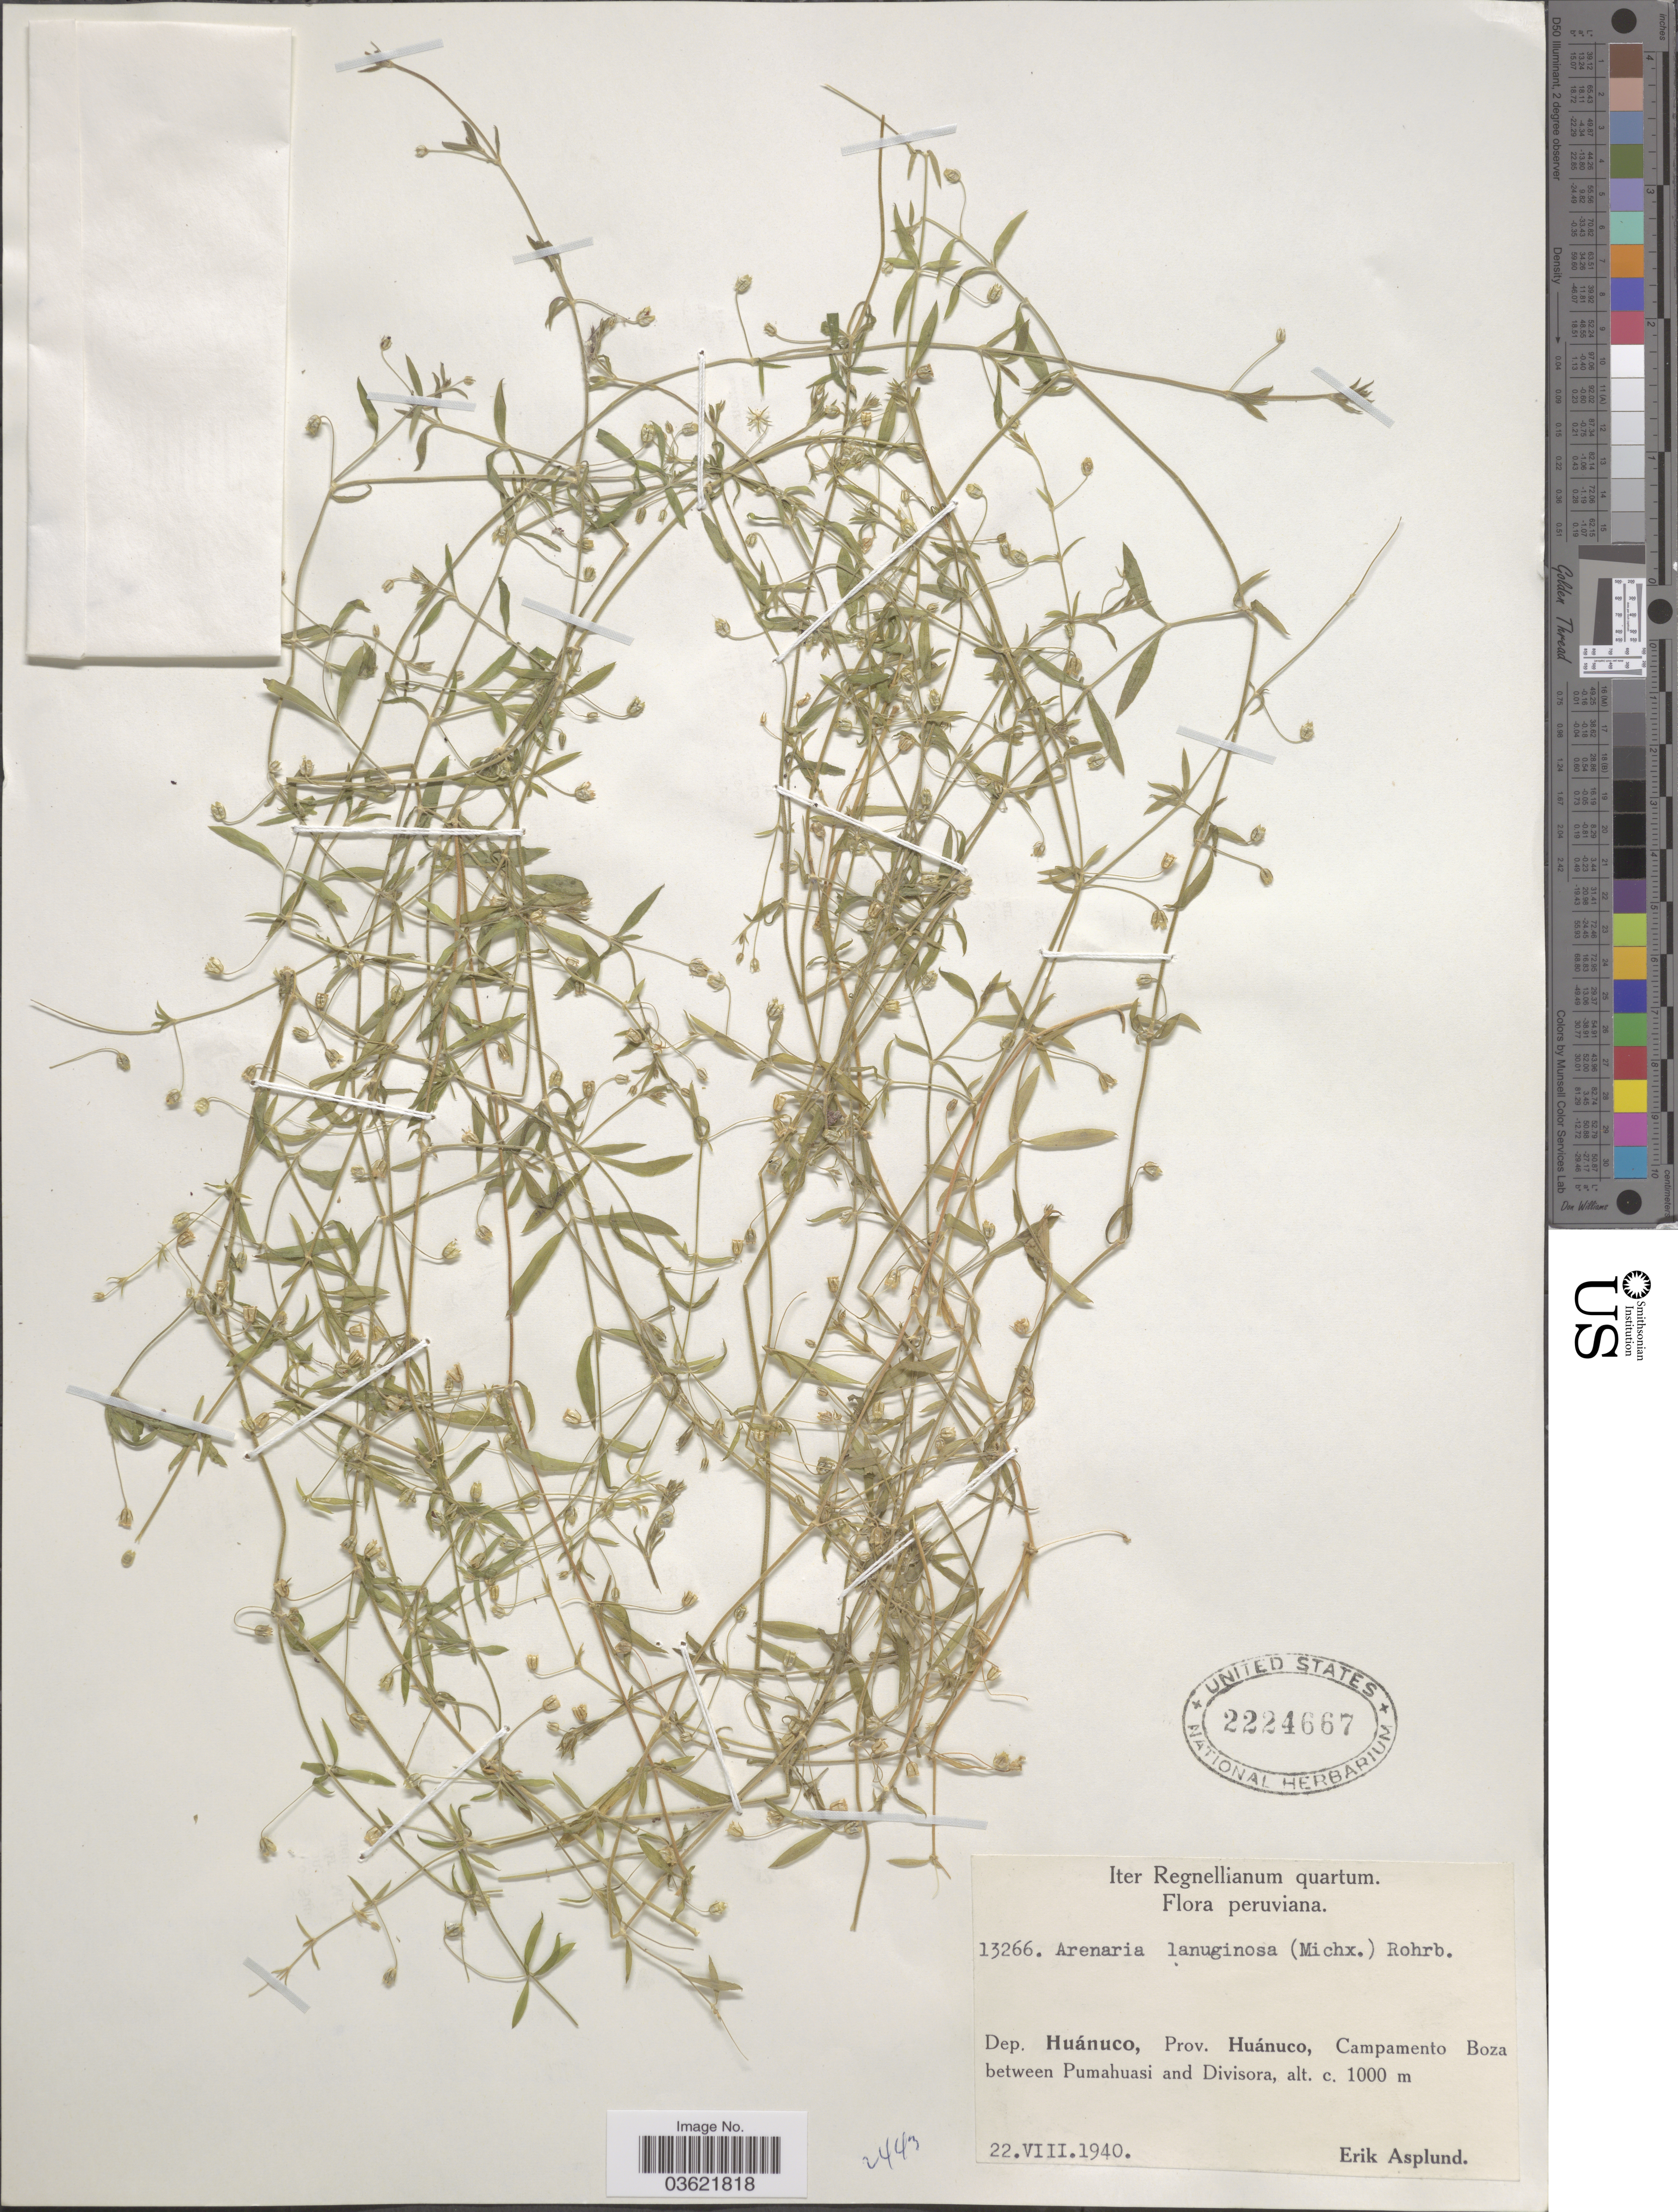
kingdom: Plantae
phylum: Tracheophyta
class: Magnoliopsida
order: Caryophyllales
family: Caryophyllaceae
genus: Arenaria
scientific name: Arenaria lanuginosa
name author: (Michx.) Rohrb.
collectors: E. Asplund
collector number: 13266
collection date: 1940-08-22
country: Peru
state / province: Huánuco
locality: Dep. Huánuco, Campamento Boza between Pumahuasi and Divisora.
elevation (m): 1000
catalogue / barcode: US 2224667